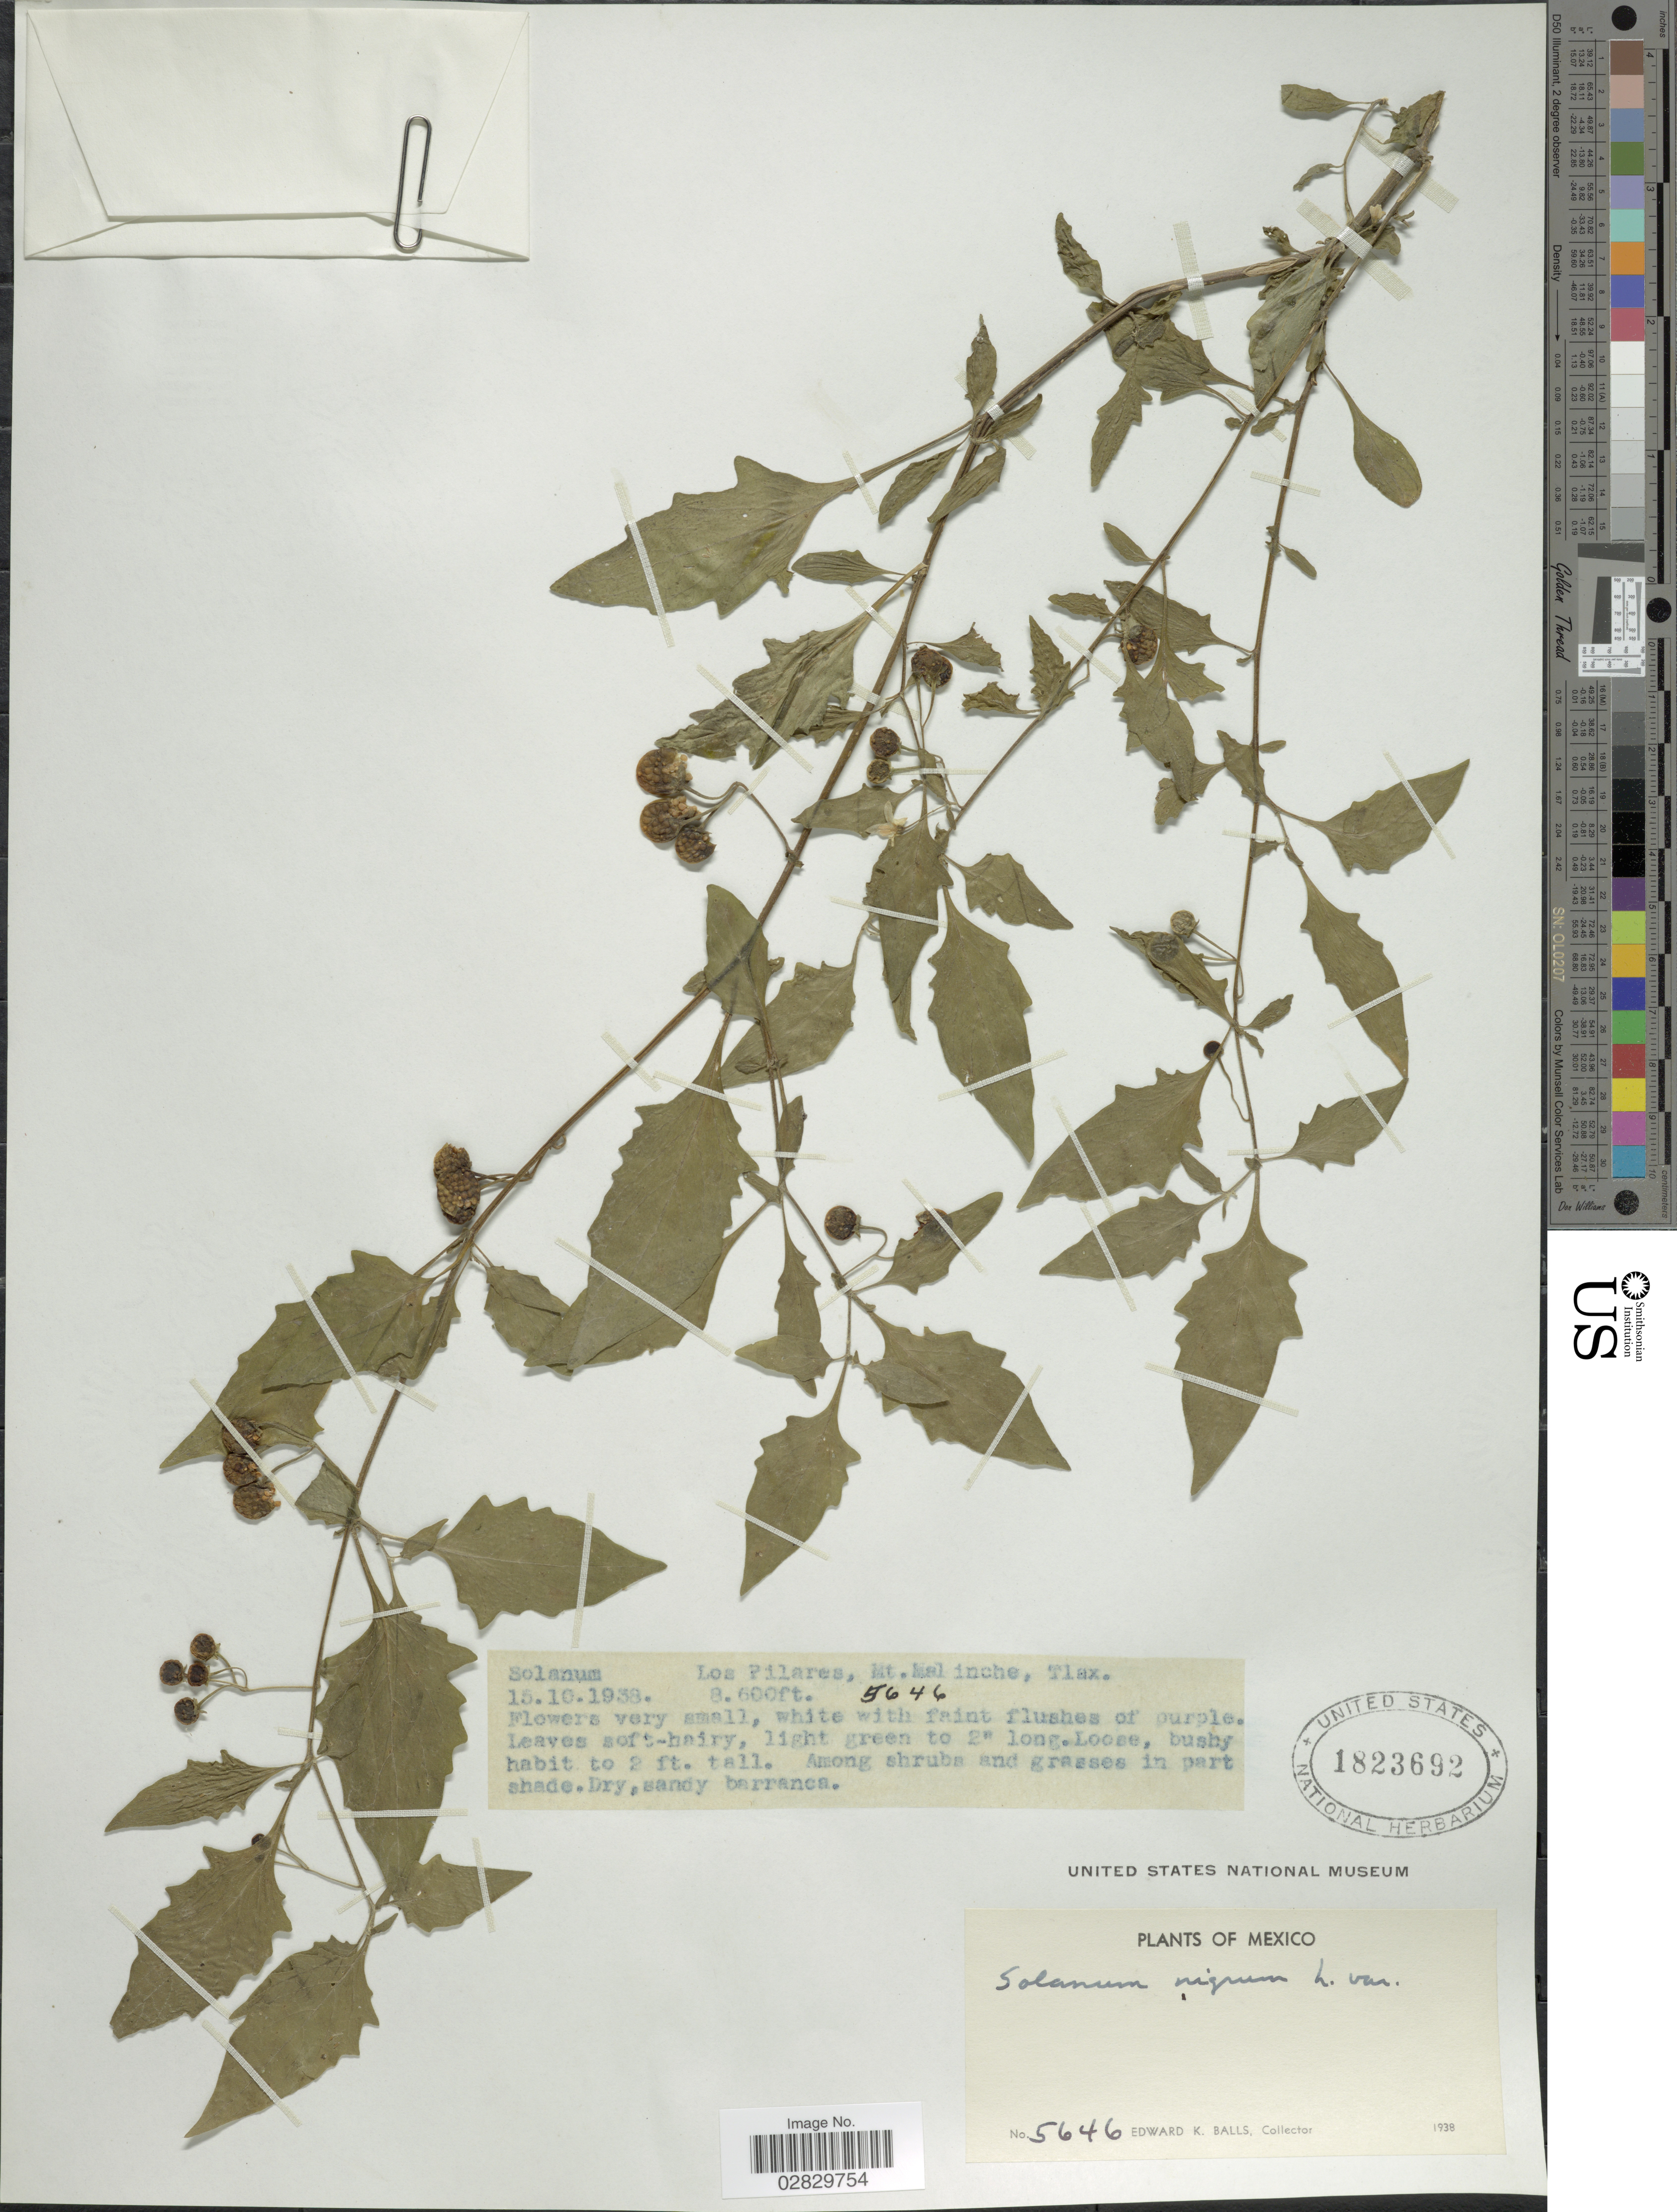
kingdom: Plantae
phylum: Tracheophyta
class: Magnoliopsida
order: Solanales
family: Solanaceae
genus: Solanum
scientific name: Solanum nigrescens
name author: M. Martens & Galeotti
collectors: E. K. Balls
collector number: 5646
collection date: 1938-10-15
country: Mexico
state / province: Tlaxcala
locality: Los Pilares, Mt. Malinche, Tlax.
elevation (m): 2621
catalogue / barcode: US 1823692